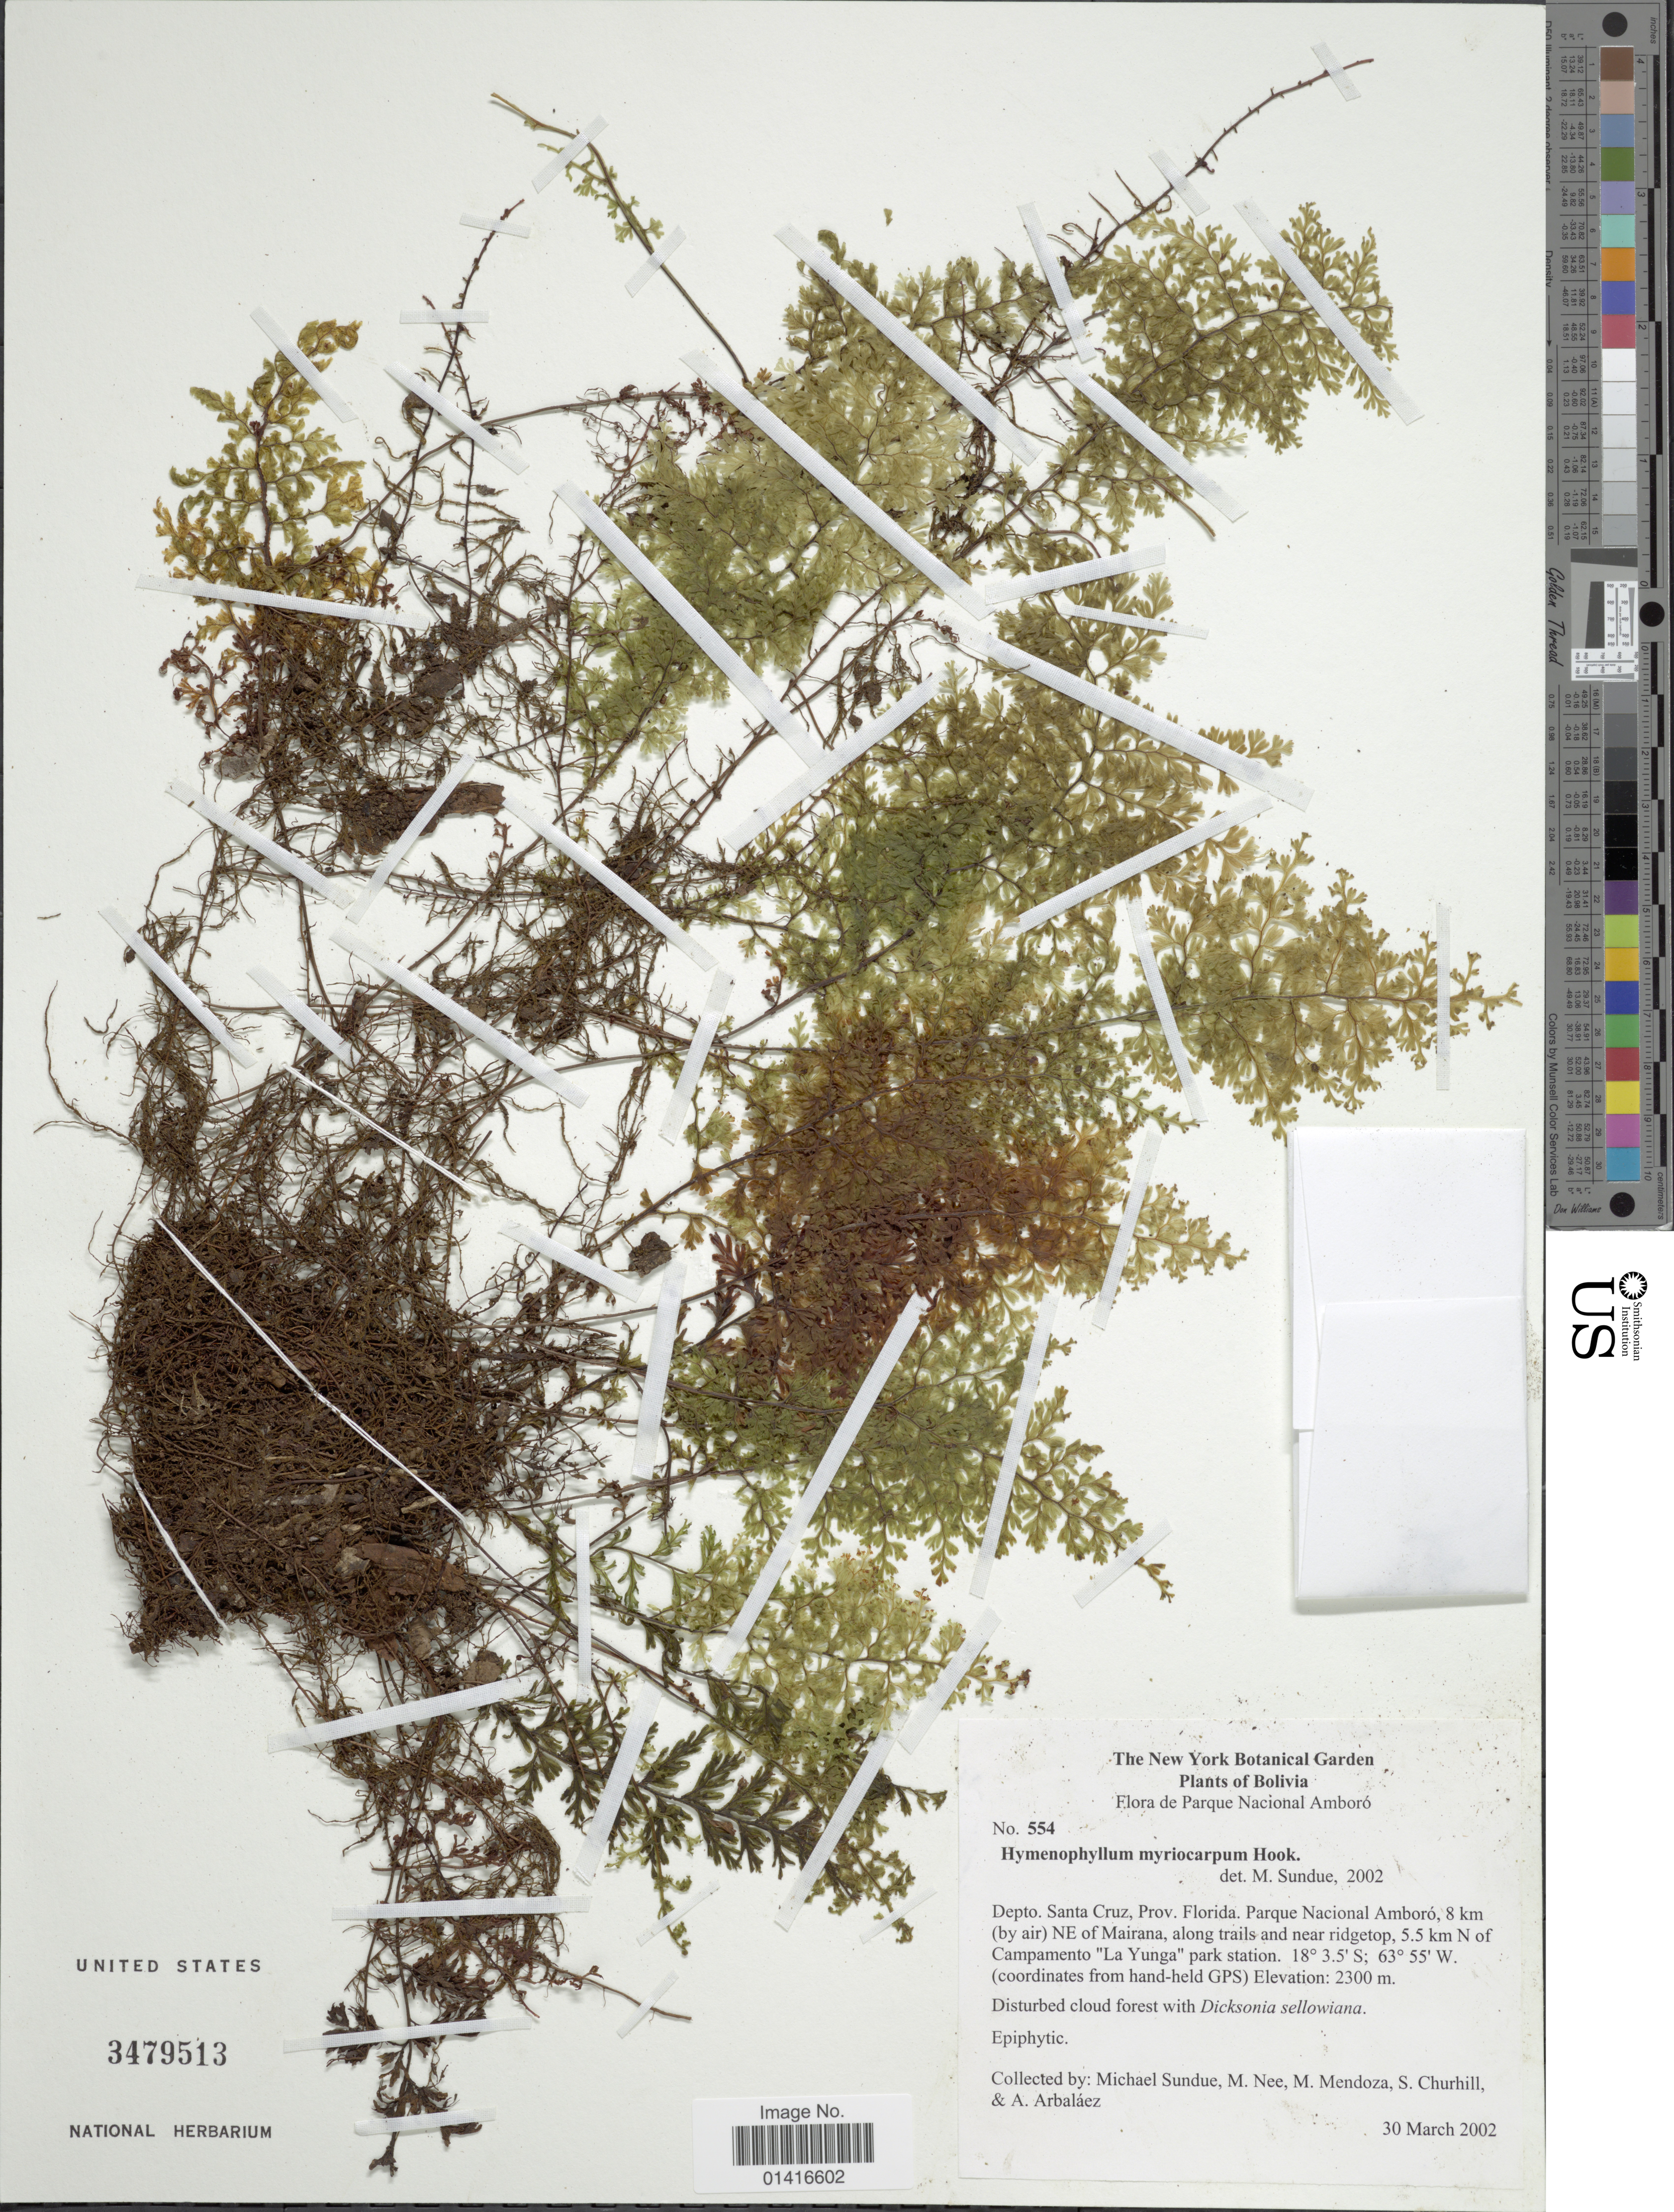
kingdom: Plantae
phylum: Tracheophyta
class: Polypodiopsida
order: Hymenophyllales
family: Hymenophyllaceae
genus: Hymenophyllum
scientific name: Hymenophyllum myriocarpum var. myriocarpum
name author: Hook.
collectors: M. Sundue, M. Nee, M. Mendoza, S. Churchill & A. Arbaláez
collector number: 554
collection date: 2002-03-30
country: Bolivia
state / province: Santa Cruz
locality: Prov. Florida. Parque Nacional Amboró, 8 km (by air) NE of Mairana, along trails and near ridgetop, 5.5km N of Campamento "La Yunga" park station.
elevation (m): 2300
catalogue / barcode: US 3479513